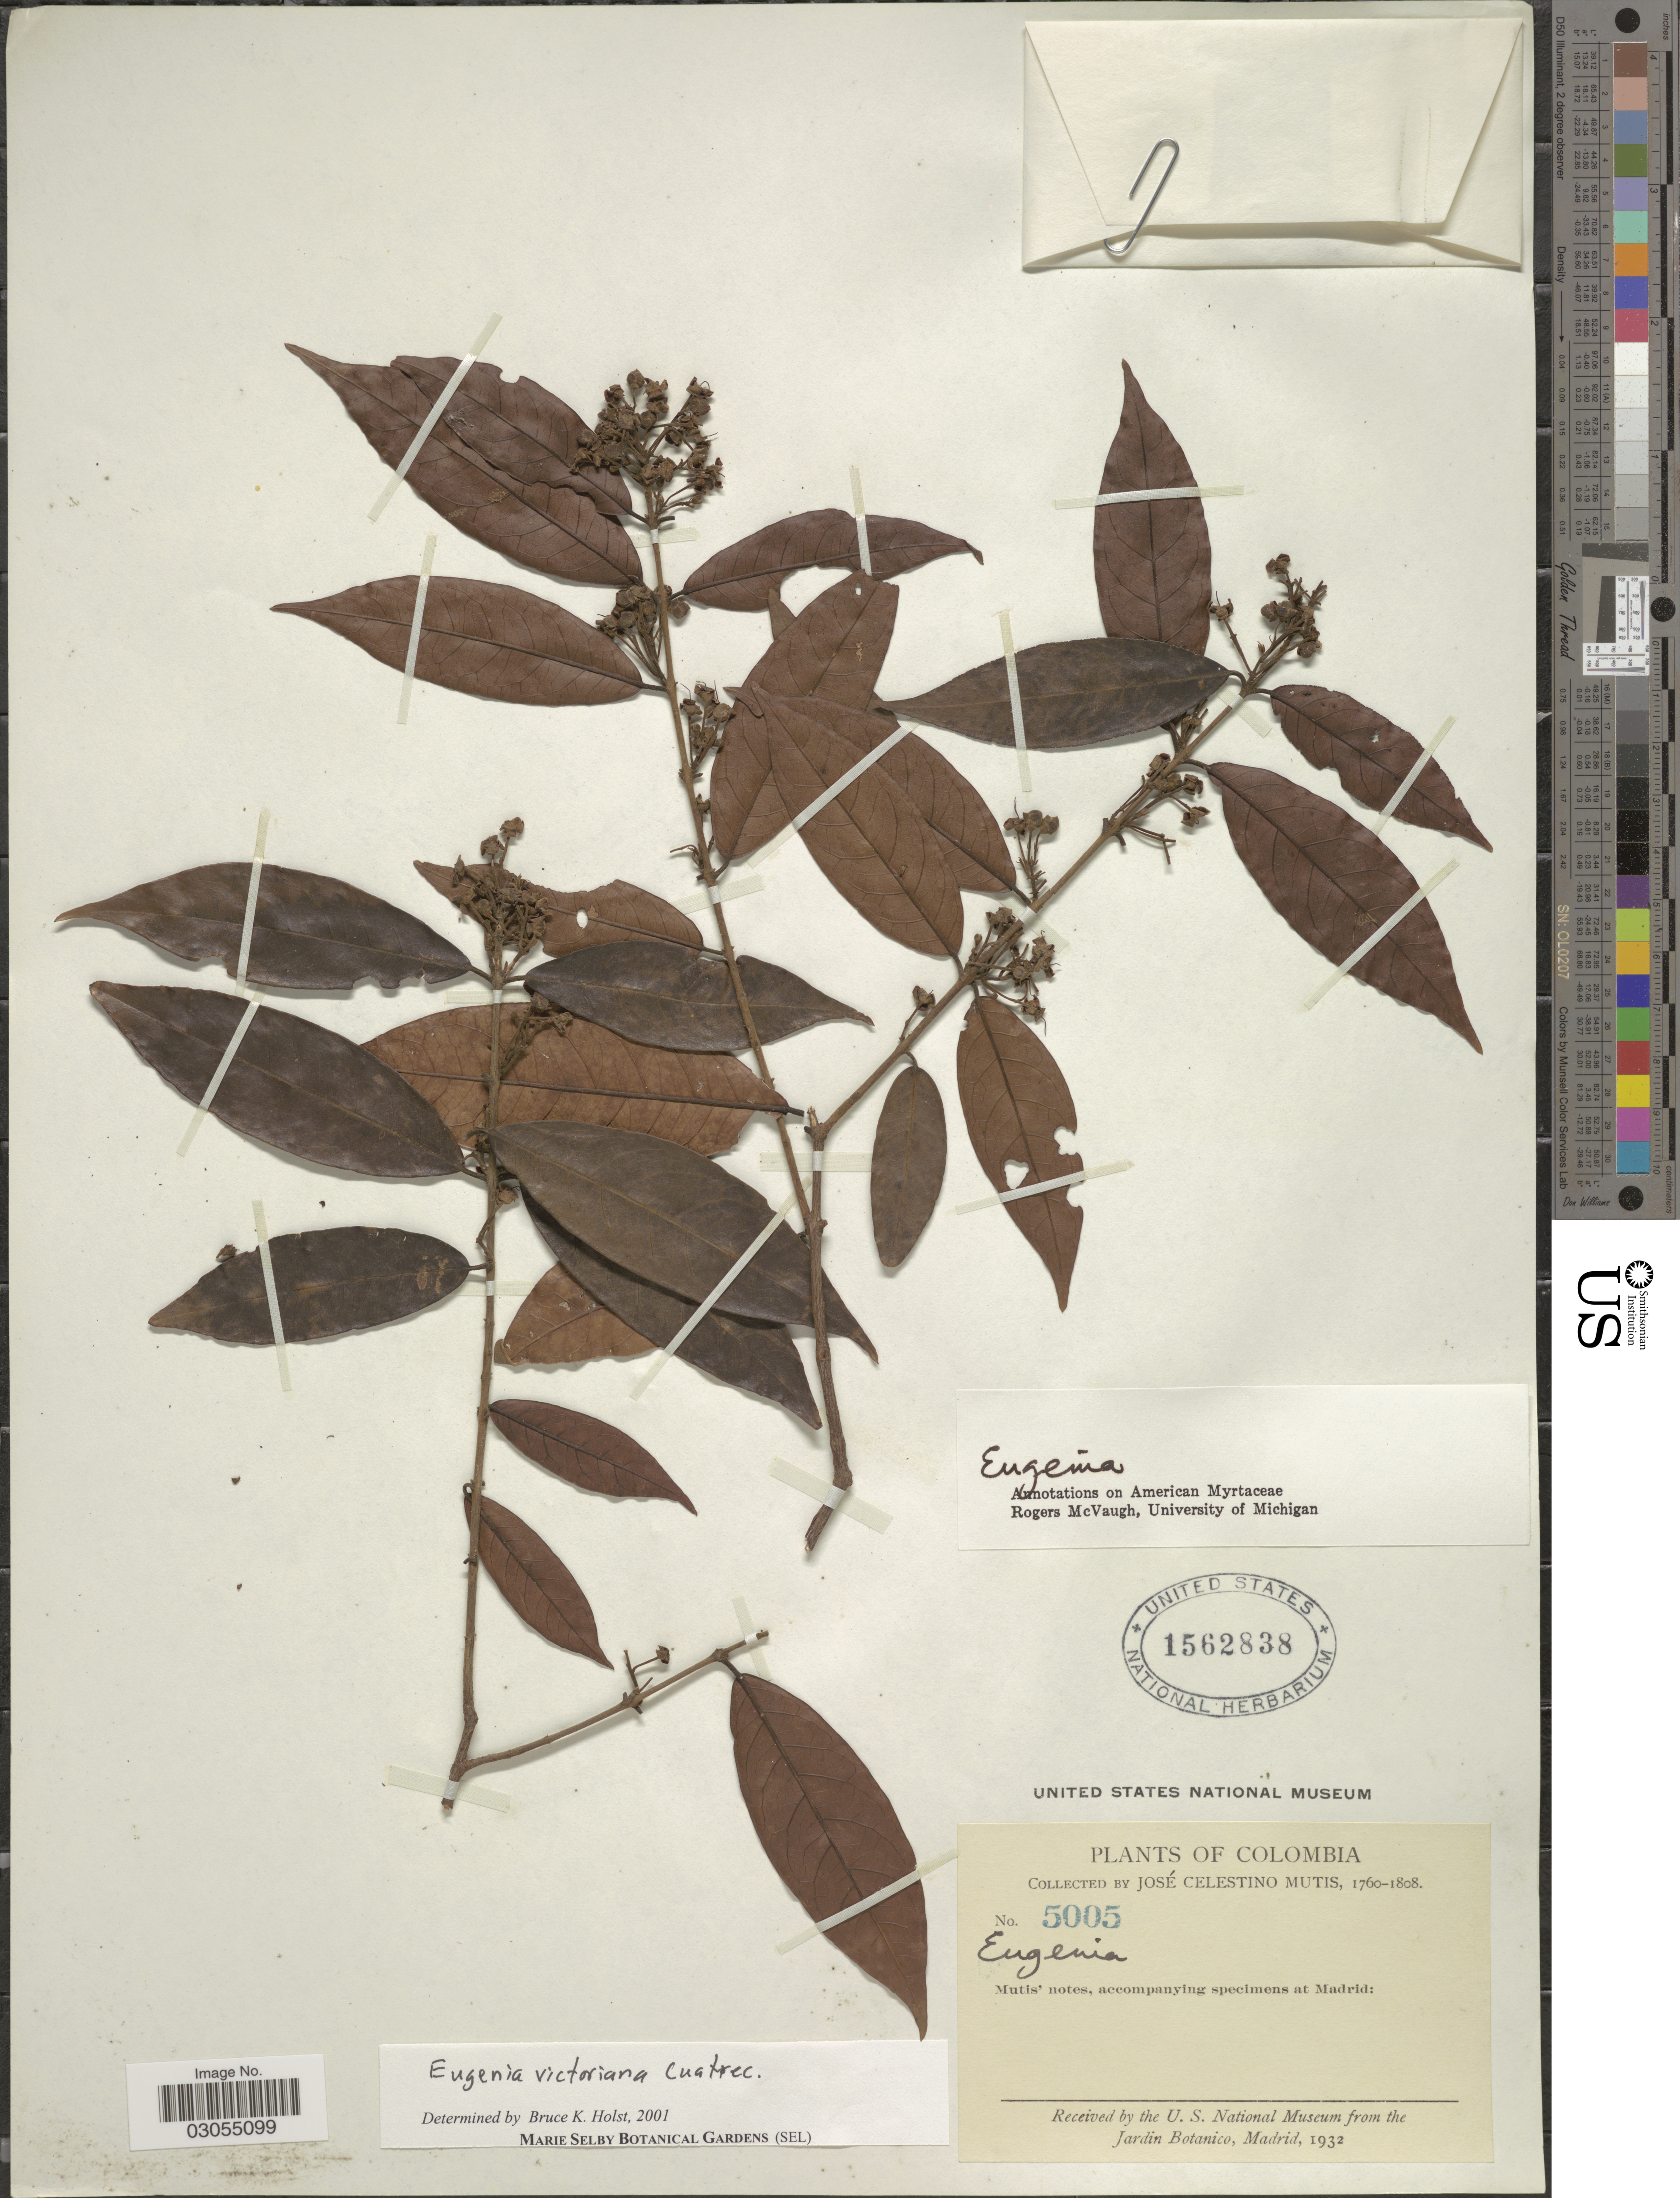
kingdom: Plantae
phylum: Tracheophyta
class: Magnoliopsida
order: Myrtales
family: Myrtaceae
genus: Eugenia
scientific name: Eugenia victoriana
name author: Cuatrec.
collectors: J. C. B. Mutis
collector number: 5005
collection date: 1760/1808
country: Colombia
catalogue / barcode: US 1562838